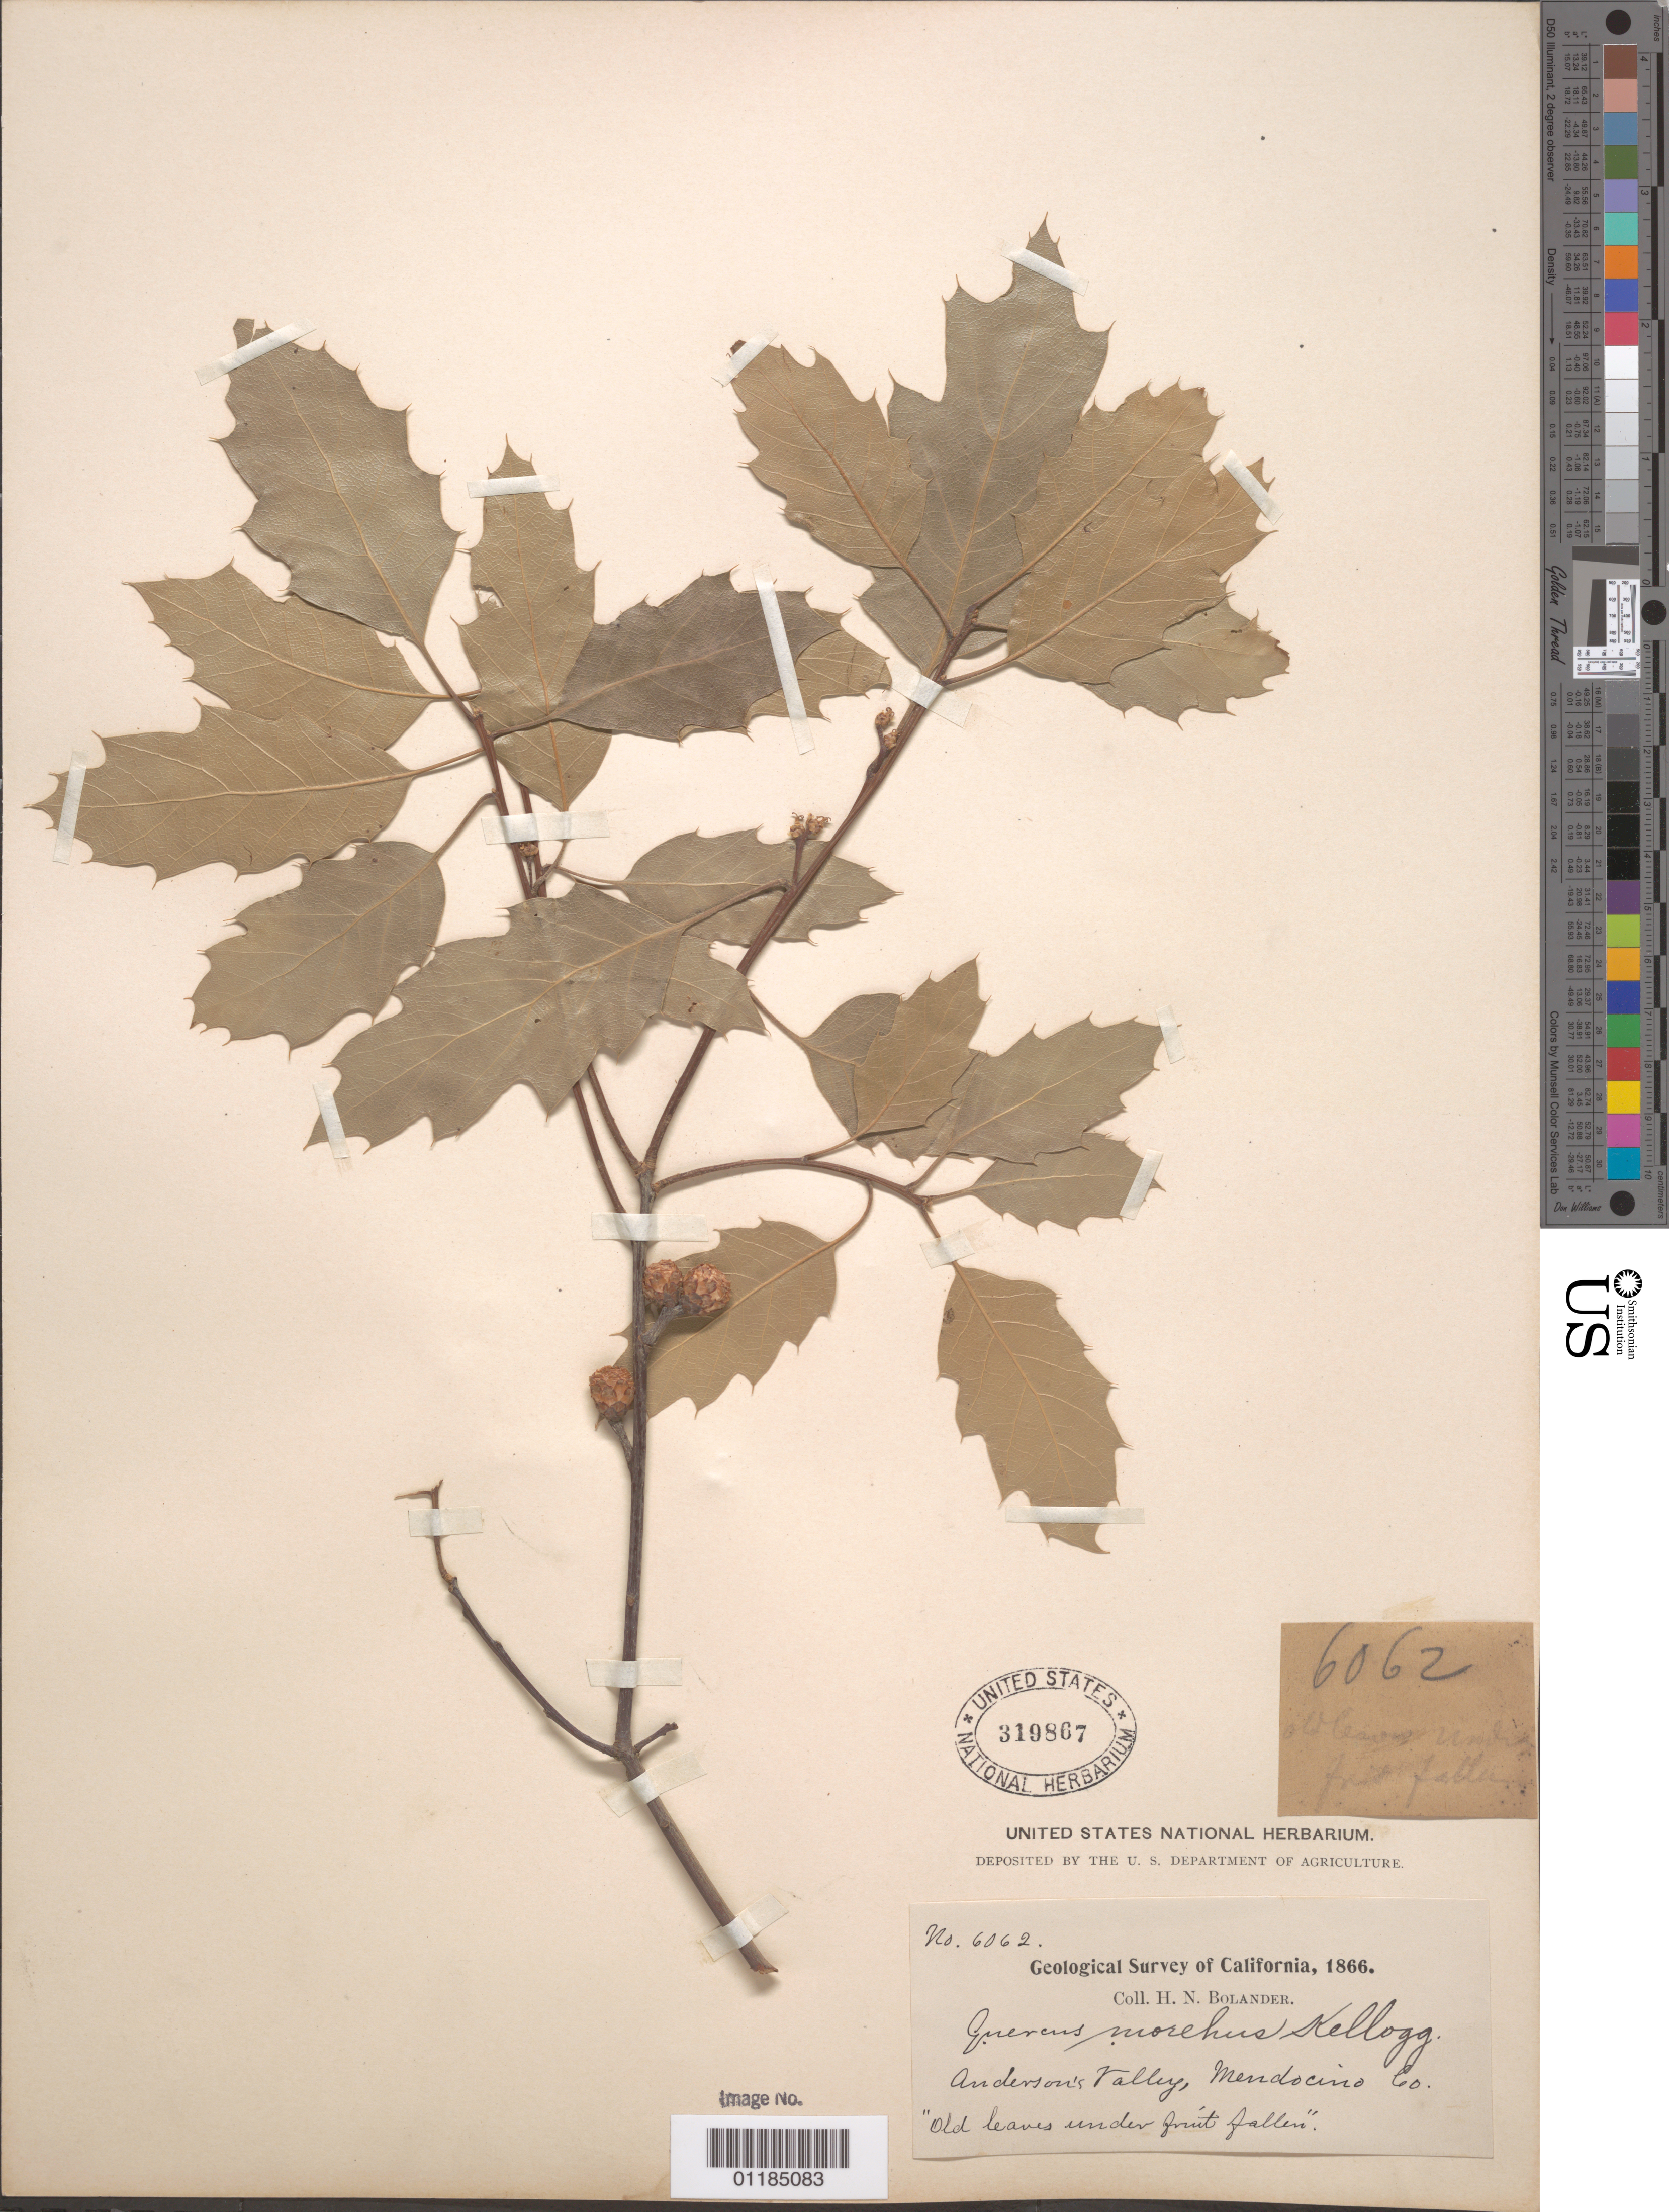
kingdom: Plantae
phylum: Tracheophyta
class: Magnoliopsida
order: Fagales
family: Fagaceae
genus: Quercus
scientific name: Quercus x moreha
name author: Kellogg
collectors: H. Bolander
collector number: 6062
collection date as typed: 1866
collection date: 1866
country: United States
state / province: California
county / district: Mendocino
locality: Anderson Valley.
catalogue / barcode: US 319867